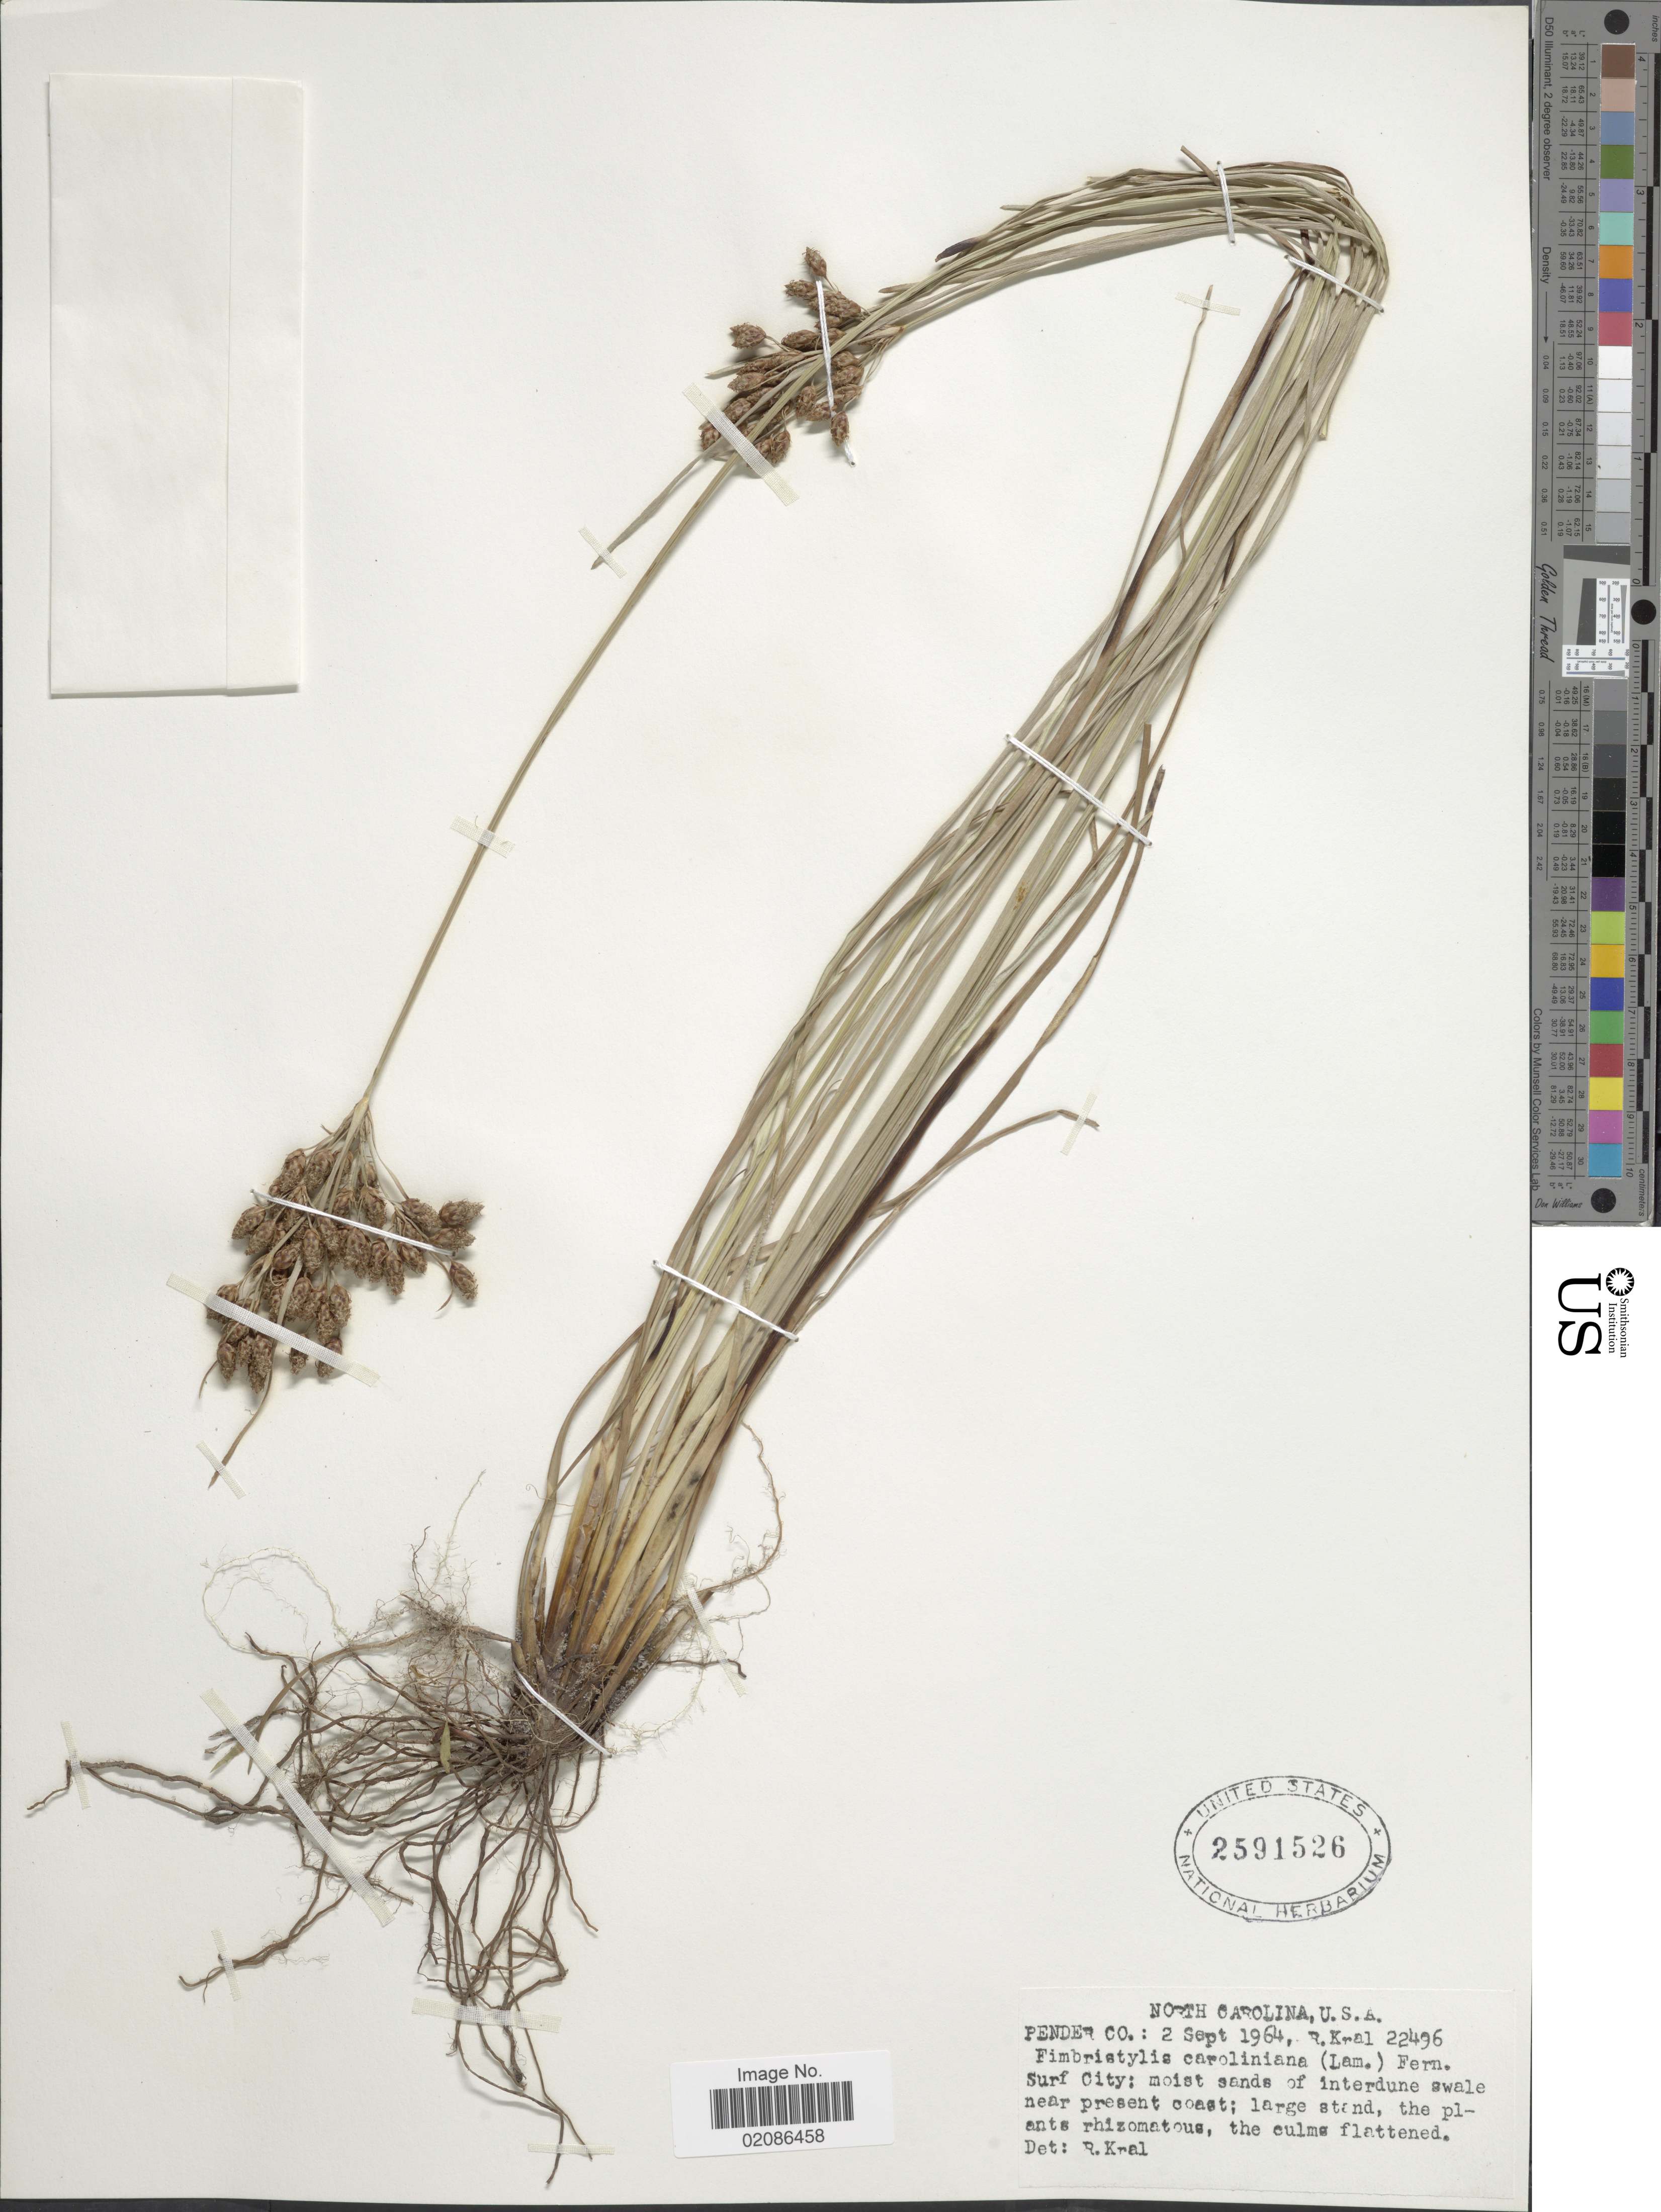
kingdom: Plantae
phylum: Tracheophyta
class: Liliopsida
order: Poales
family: Cyperaceae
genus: Fimbristylis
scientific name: Fimbristylis caroliniana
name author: (Lam.) Fernald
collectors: R. Kral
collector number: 22496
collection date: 1964-09-02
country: United States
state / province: North Carolina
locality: Pender Co; Surf City: moist sands of interdune swale near present coast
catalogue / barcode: US 2591526